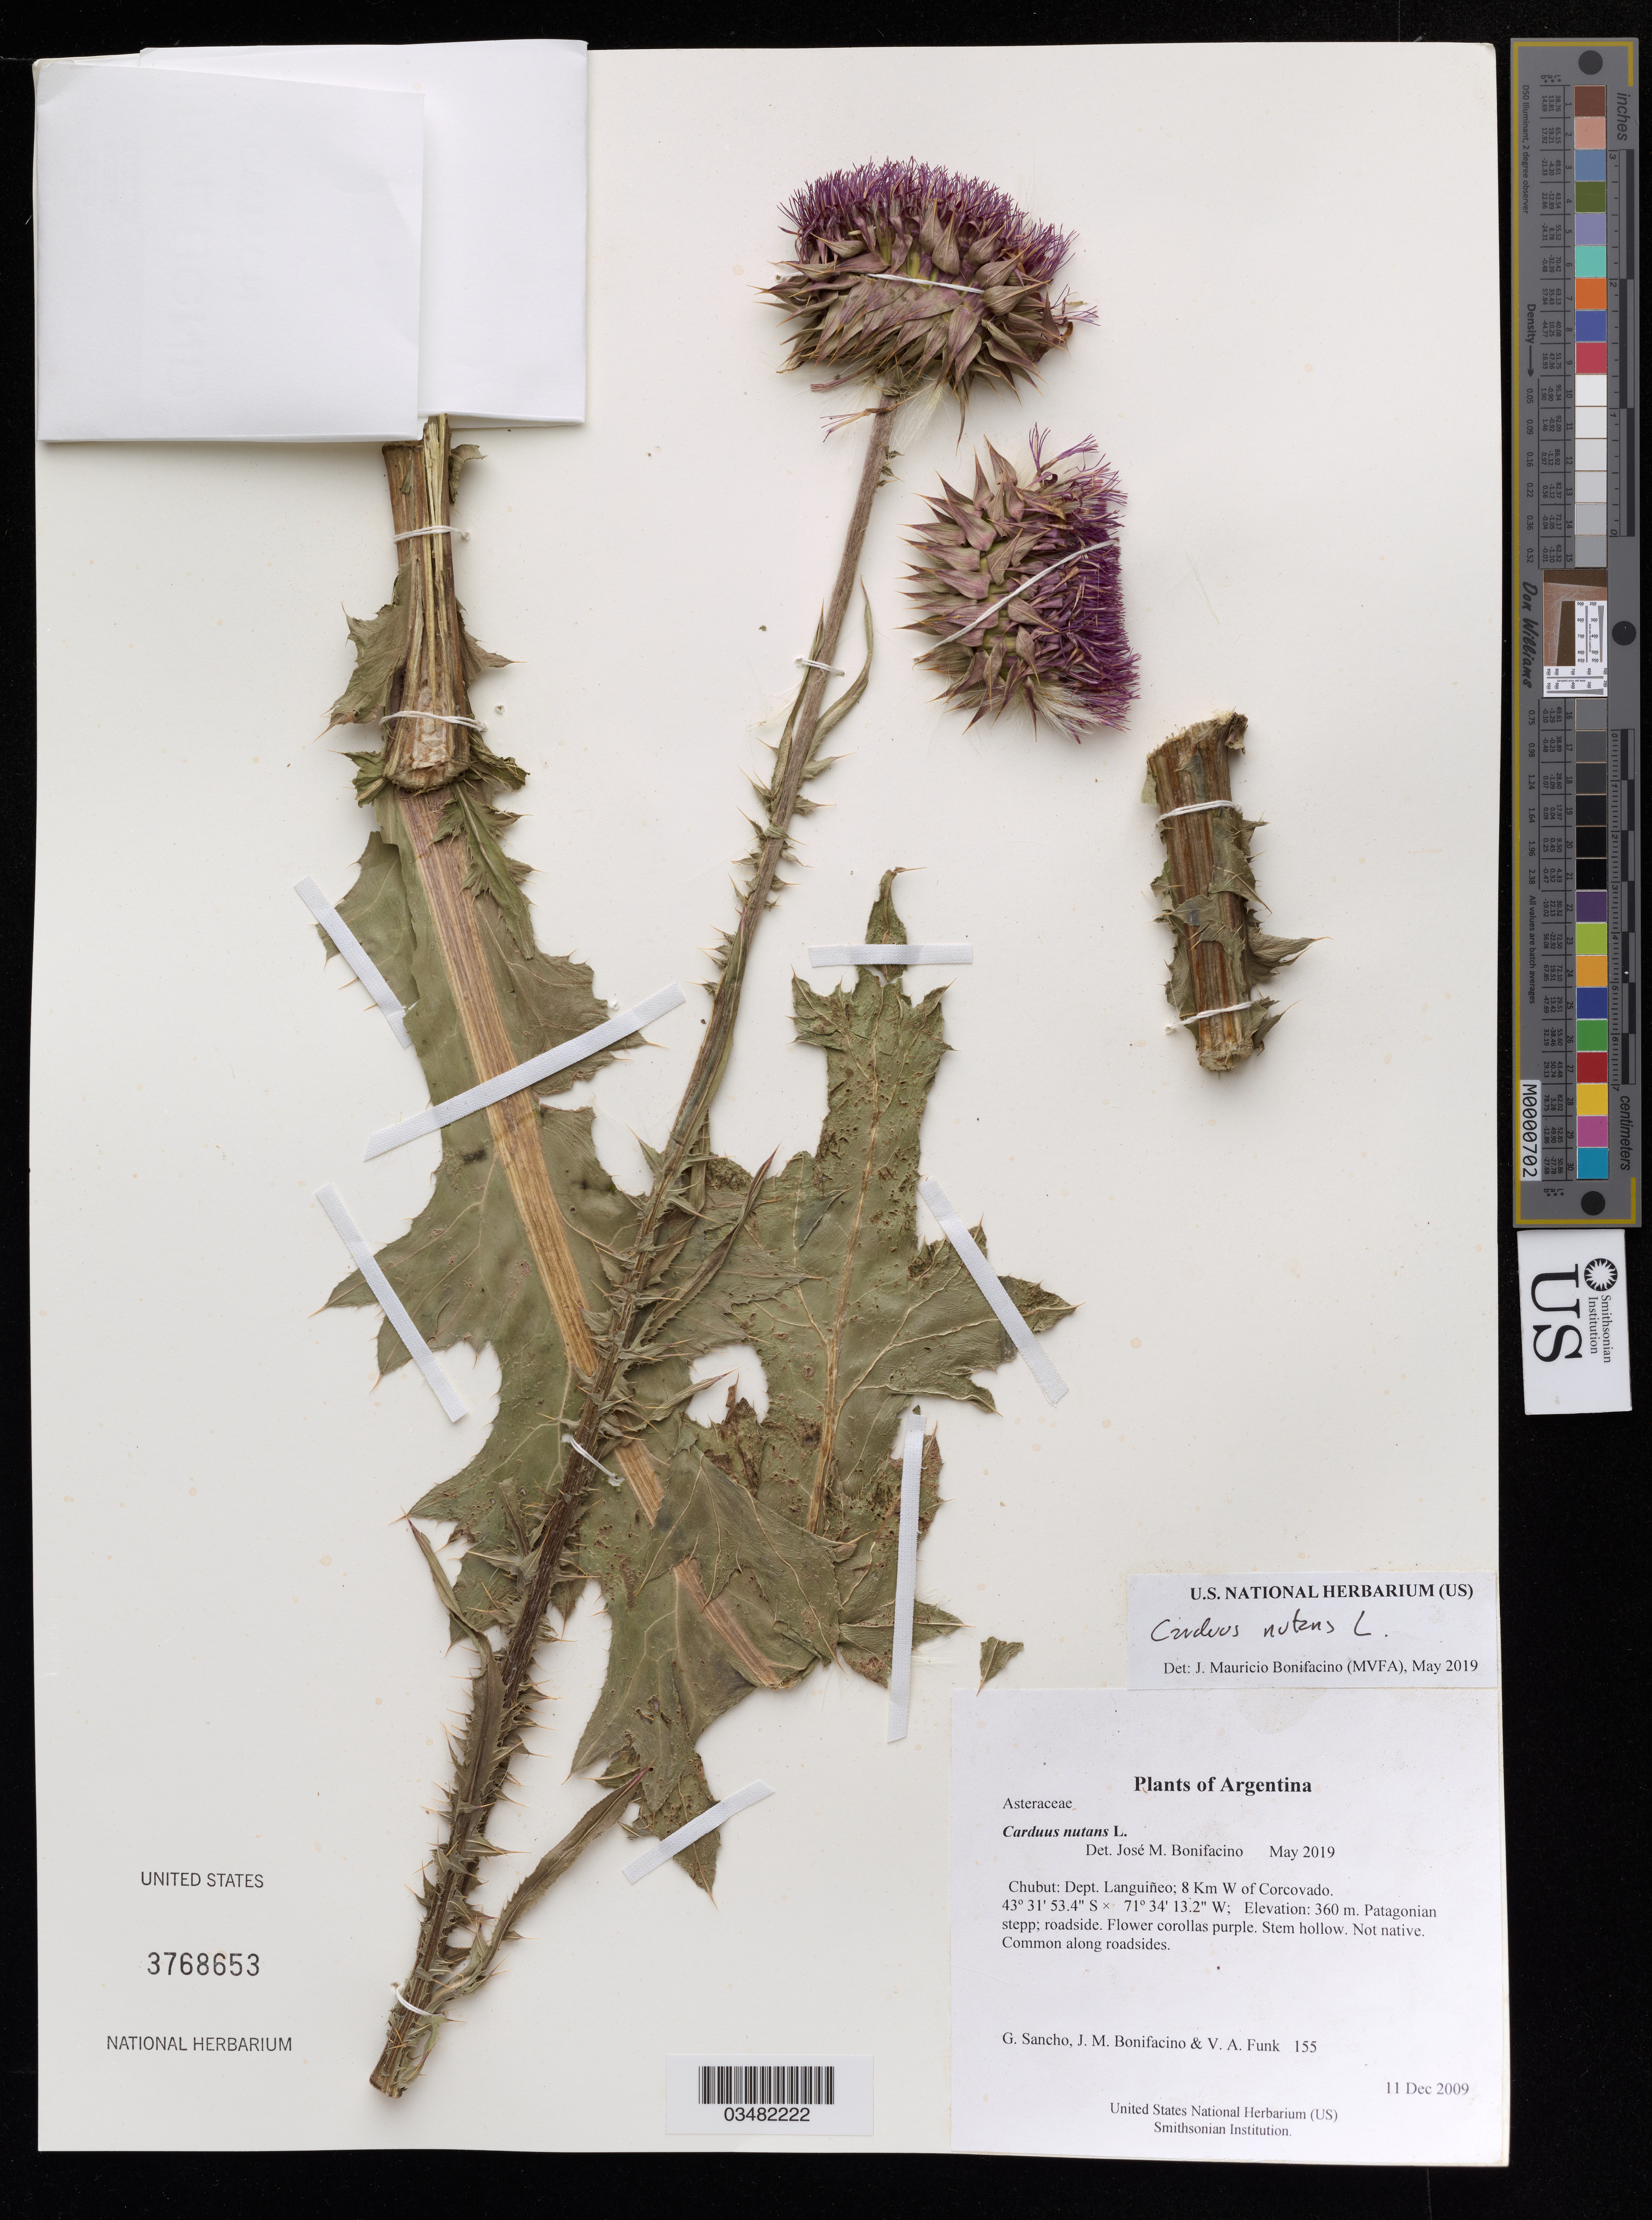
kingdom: Plantae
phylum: Tracheophyta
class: Magnoliopsida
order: Asterales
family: Asteraceae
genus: Carduus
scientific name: Carduus nutans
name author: L.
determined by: Bonifacino, José Mauricio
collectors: G. Sancho, M. Bonifacino & V. Funk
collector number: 155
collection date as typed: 11 Dec 2009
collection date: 2009-12-11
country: Argentina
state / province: Chubut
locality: Dept. Languiñeo; 8 Km W of Corcovado.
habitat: Patagonian stepp; roadside.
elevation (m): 360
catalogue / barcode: US 3768653